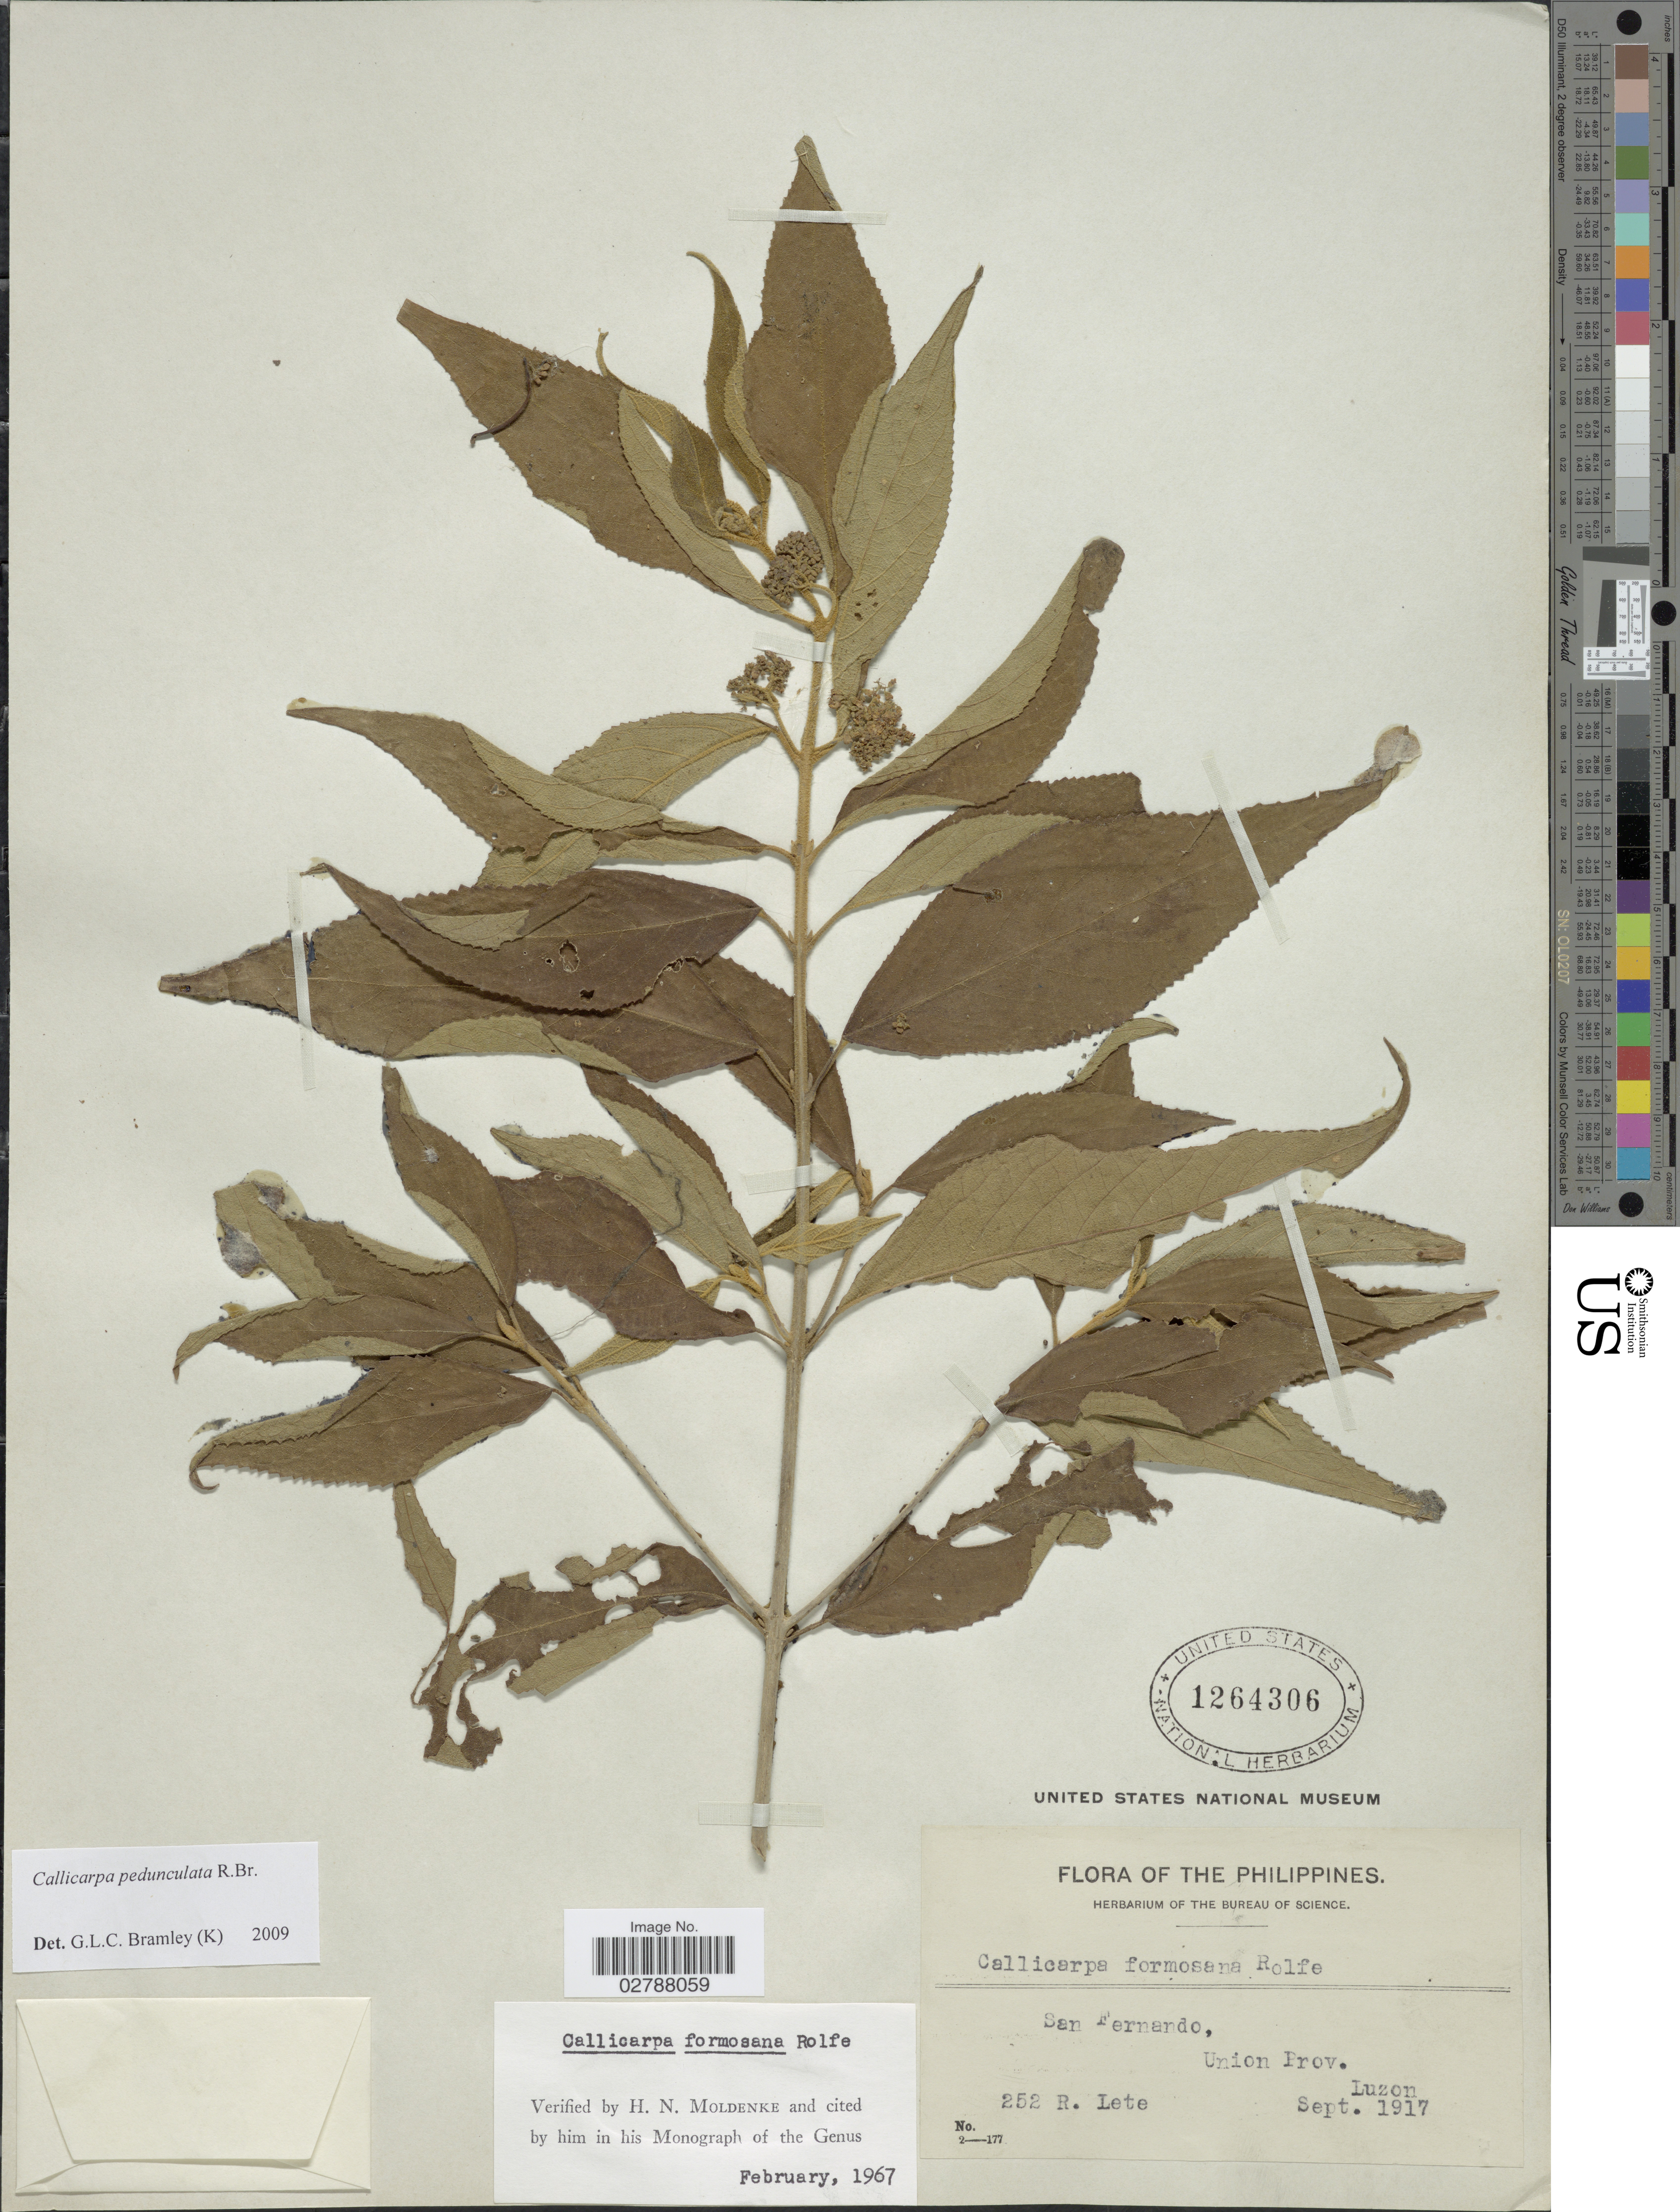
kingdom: Plantae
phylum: Tracheophyta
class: Magnoliopsida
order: Lamiales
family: Lamiaceae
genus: Callicarpa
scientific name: Callicarpa pedunculata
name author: R. Br.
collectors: R. Lete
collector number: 252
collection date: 1917-09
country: Philippines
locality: San Fernando, Union Prov., Luzon.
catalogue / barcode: US 1264306